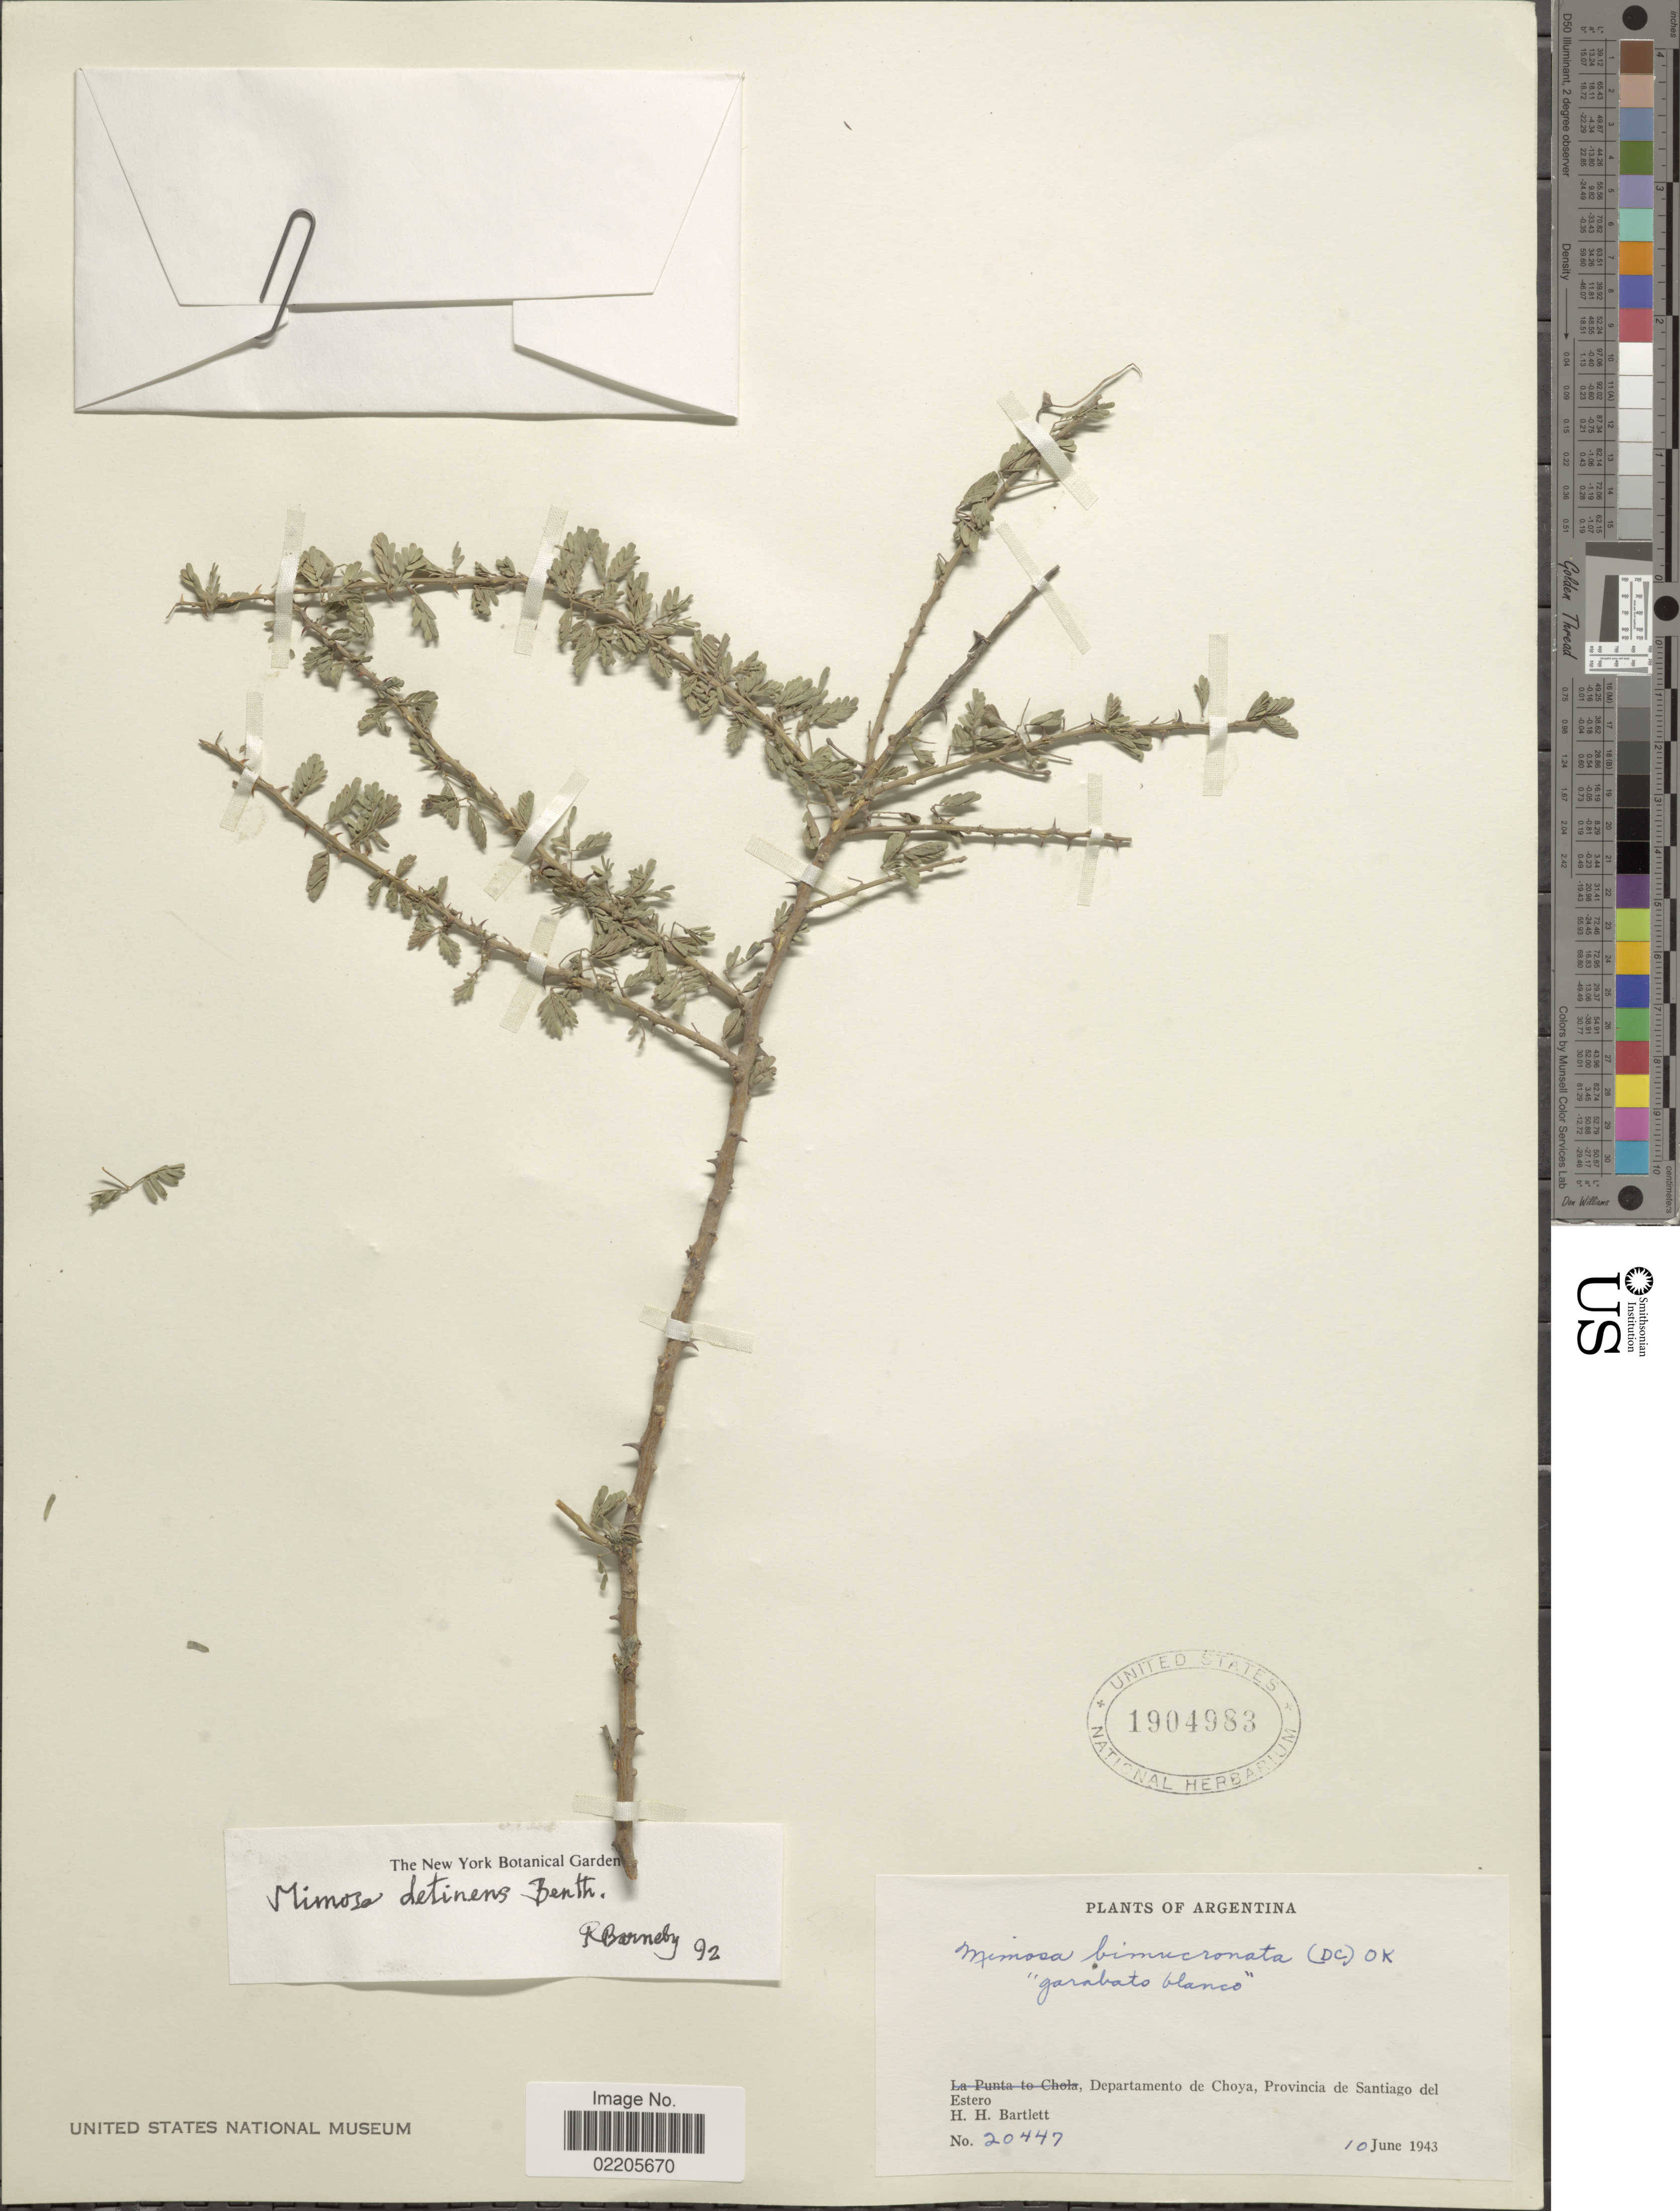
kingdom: Plantae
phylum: Tracheophyta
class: Magnoliopsida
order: Fabales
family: Fabaceae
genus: Mimosa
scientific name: Mimosa detinens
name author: Benth.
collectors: H. H. Bartlett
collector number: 20447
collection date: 1943-06-10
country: Argentina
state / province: Santiago del Estero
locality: Departamento de Choya, Provincia de Santiago del Estero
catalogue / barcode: US 1904983